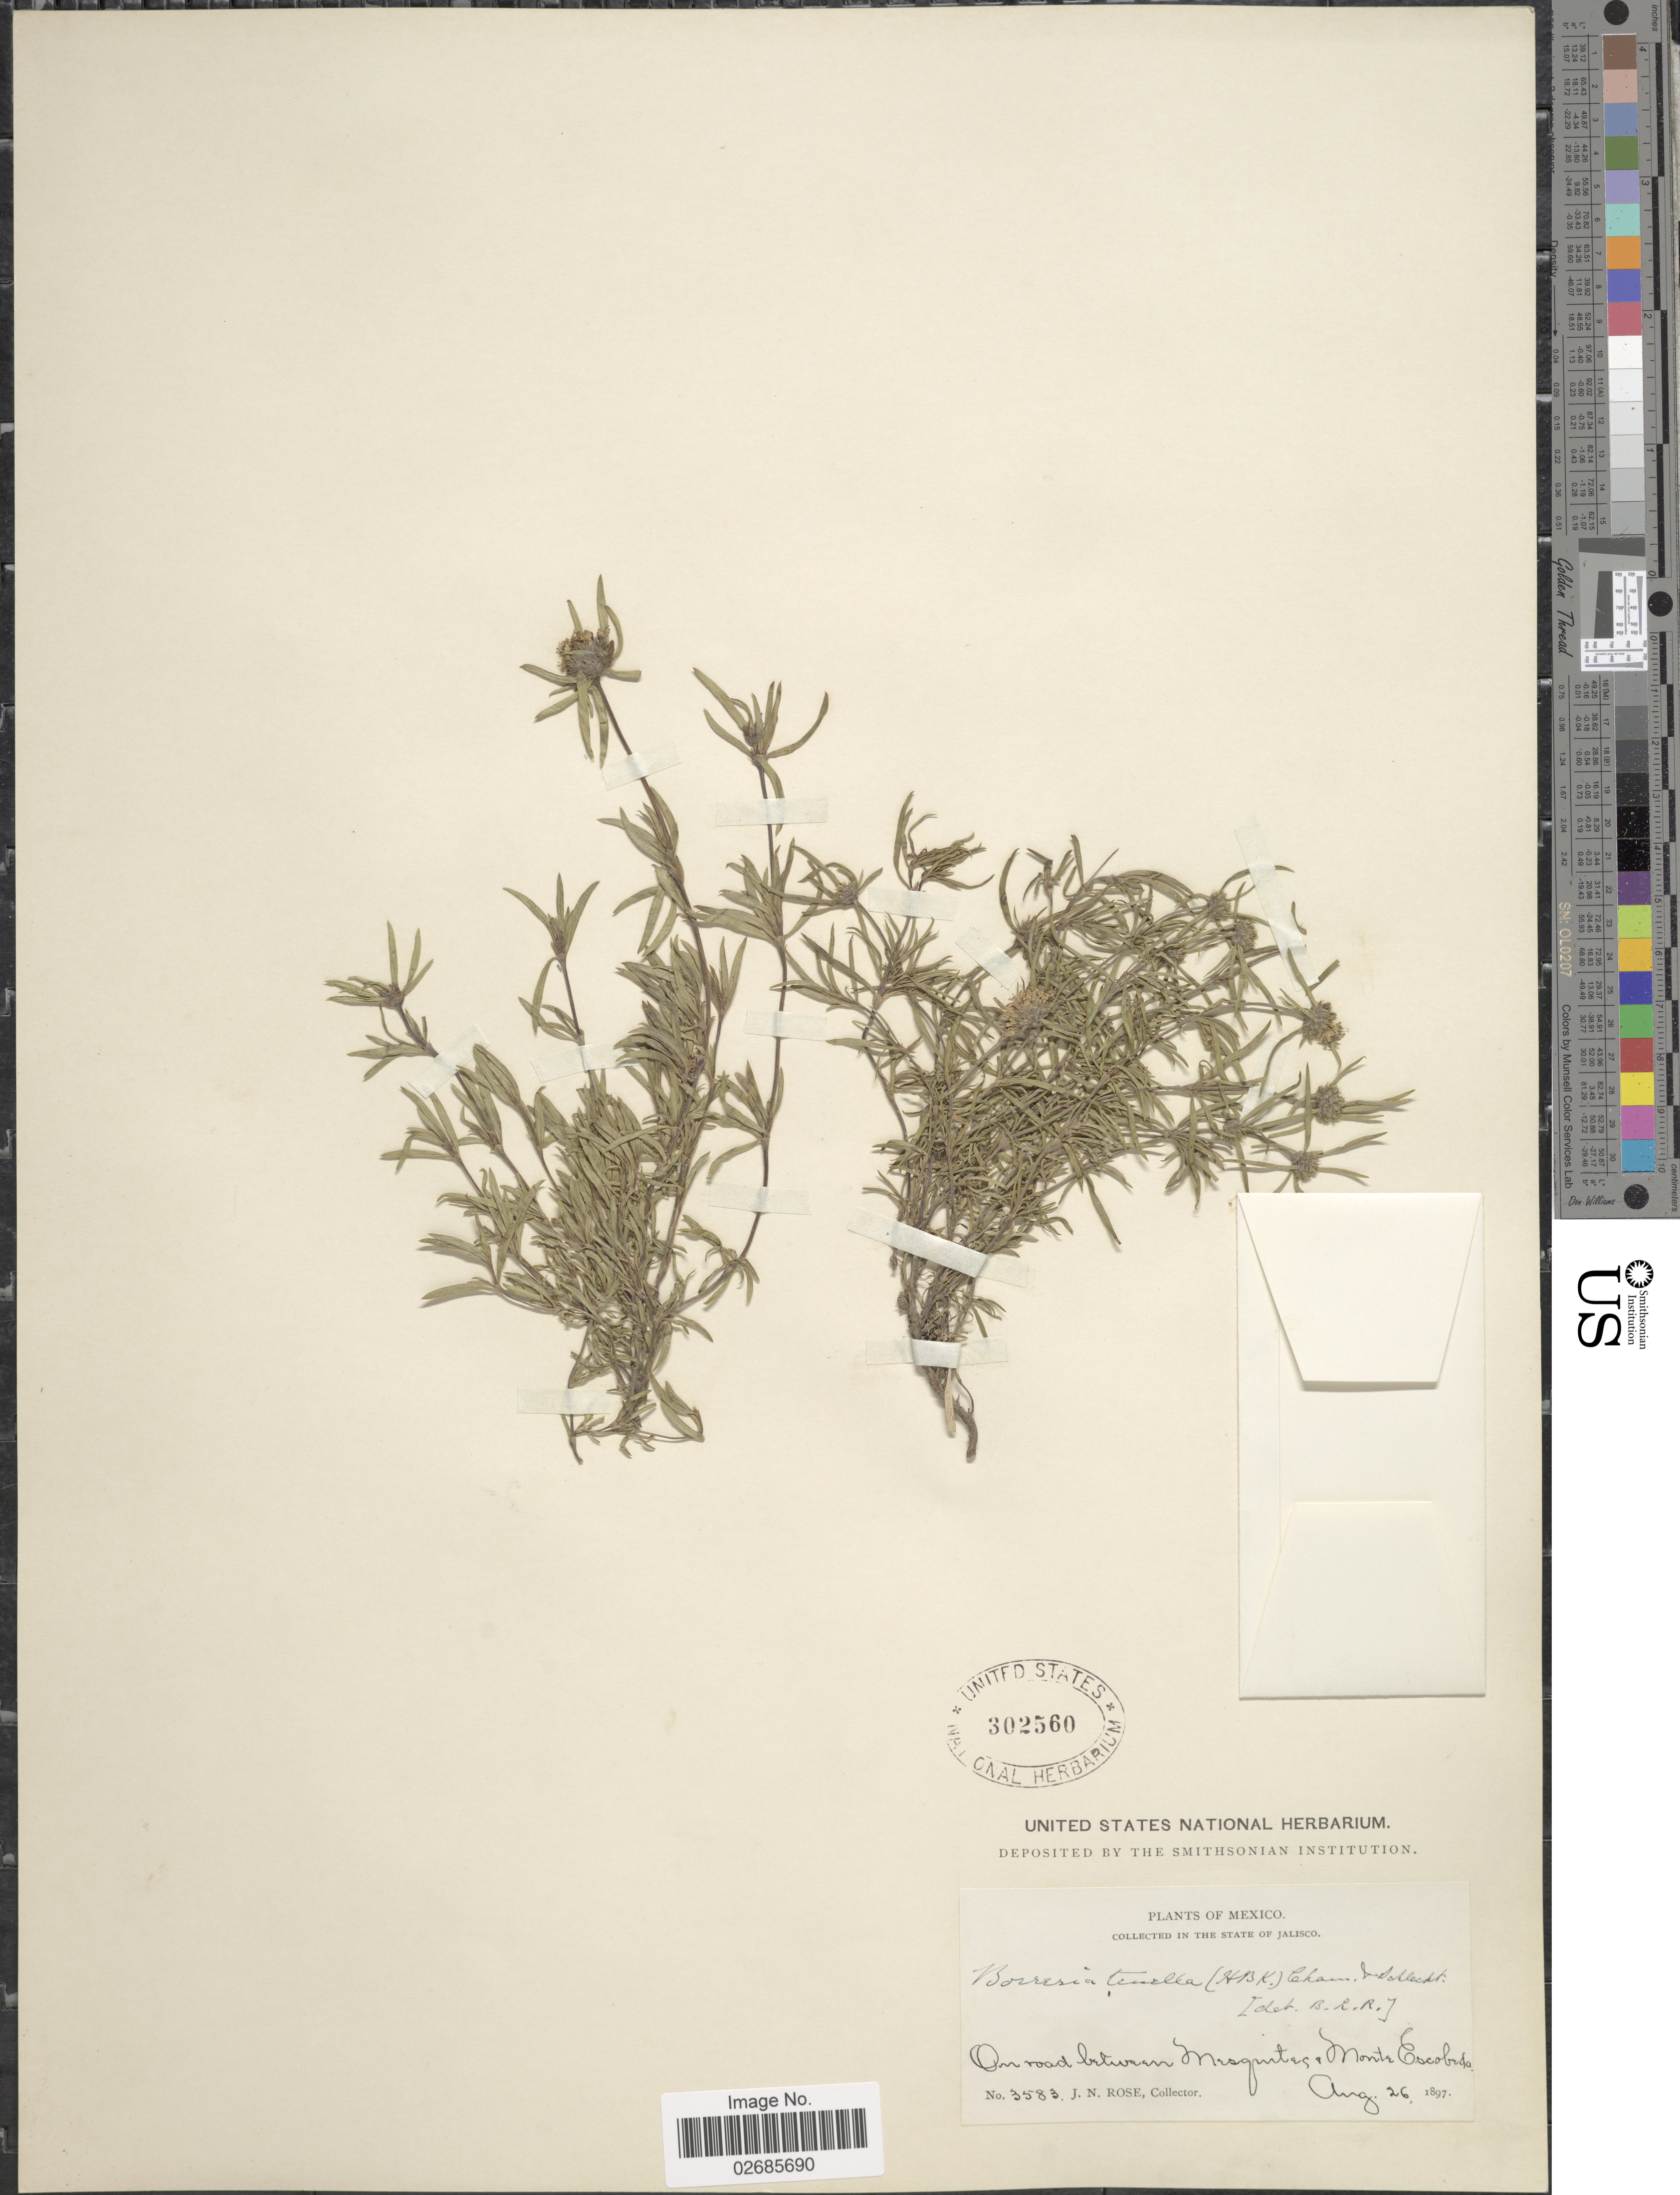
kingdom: Plantae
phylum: Tracheophyta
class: Magnoliopsida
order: Gentianales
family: Rubiaceae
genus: Borreria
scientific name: Borreria suaveolens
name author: G. Mey.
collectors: J. N. Rose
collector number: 3583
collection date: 1897-08-26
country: Mexico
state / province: Jalisco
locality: On road between Mesquites & Monte Escobedo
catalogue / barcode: US 302560